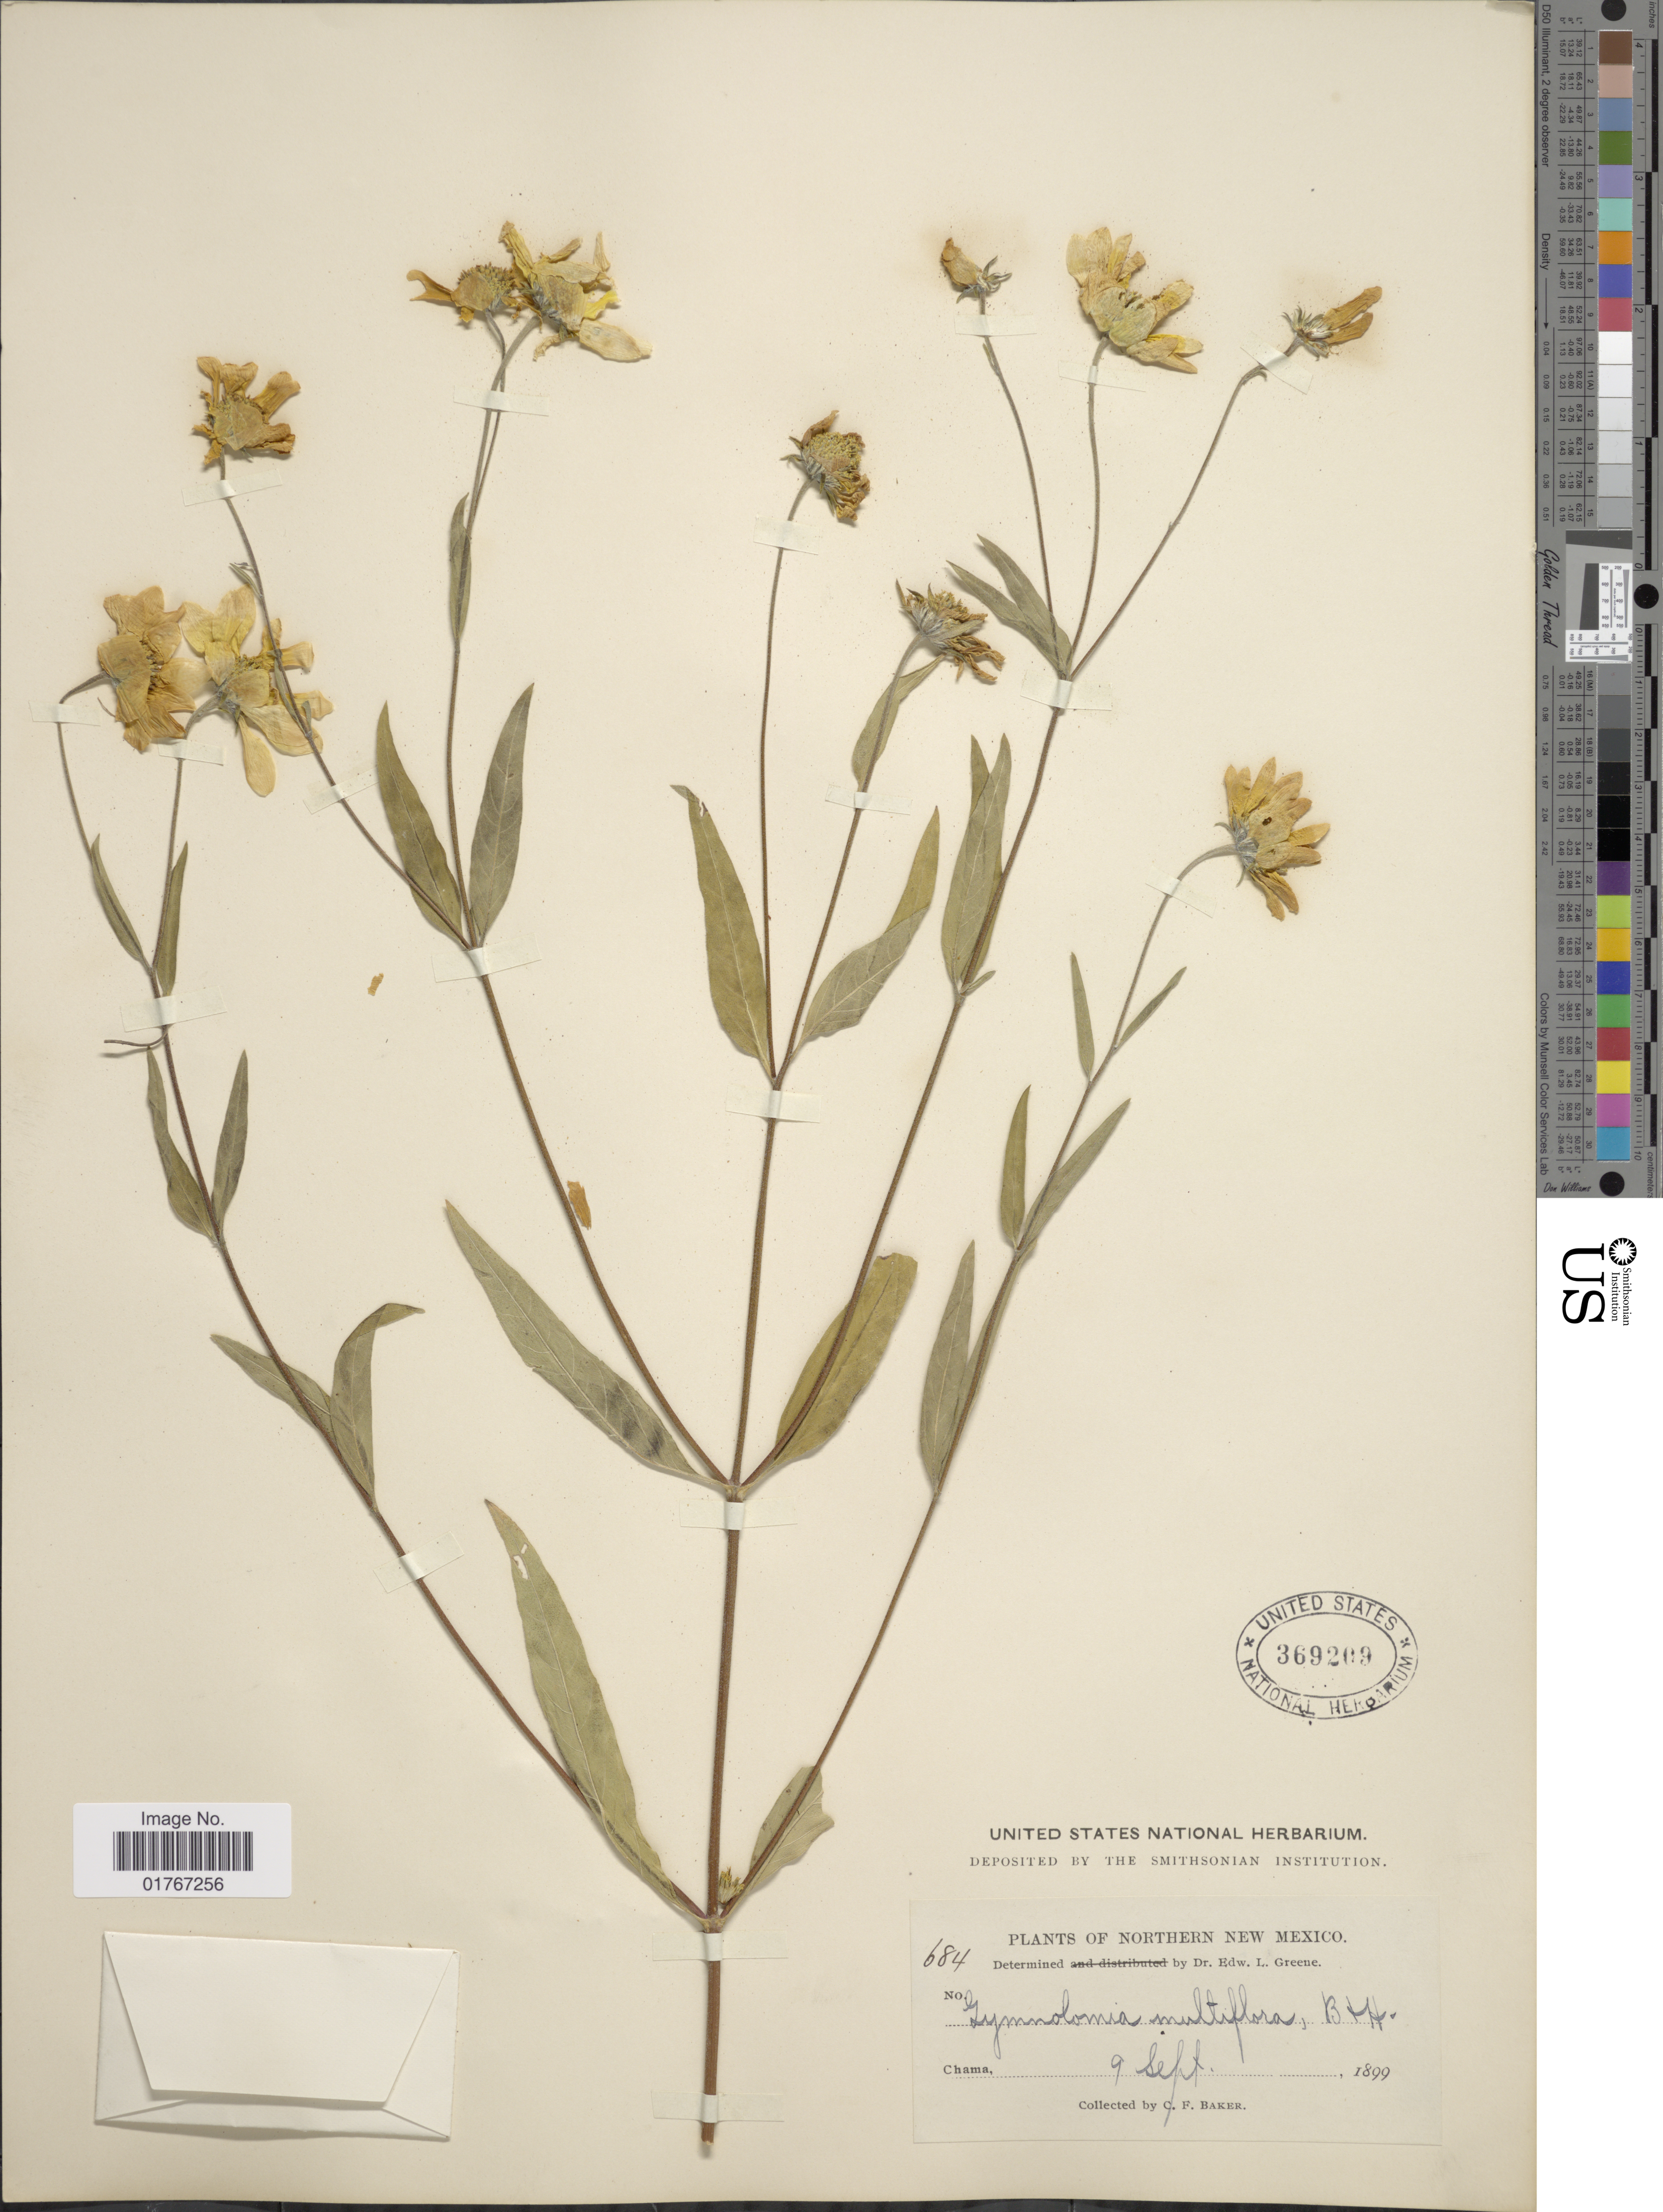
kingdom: Plantae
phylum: Tracheophyta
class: Magnoliopsida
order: Asterales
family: Asteraceae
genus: Heliomeris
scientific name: Heliomeris multiflora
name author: Nutt.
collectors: C. F. Baker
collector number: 684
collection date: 1899-09-09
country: United States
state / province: New Mexico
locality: Northern New Mexico, Chama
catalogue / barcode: US 369209